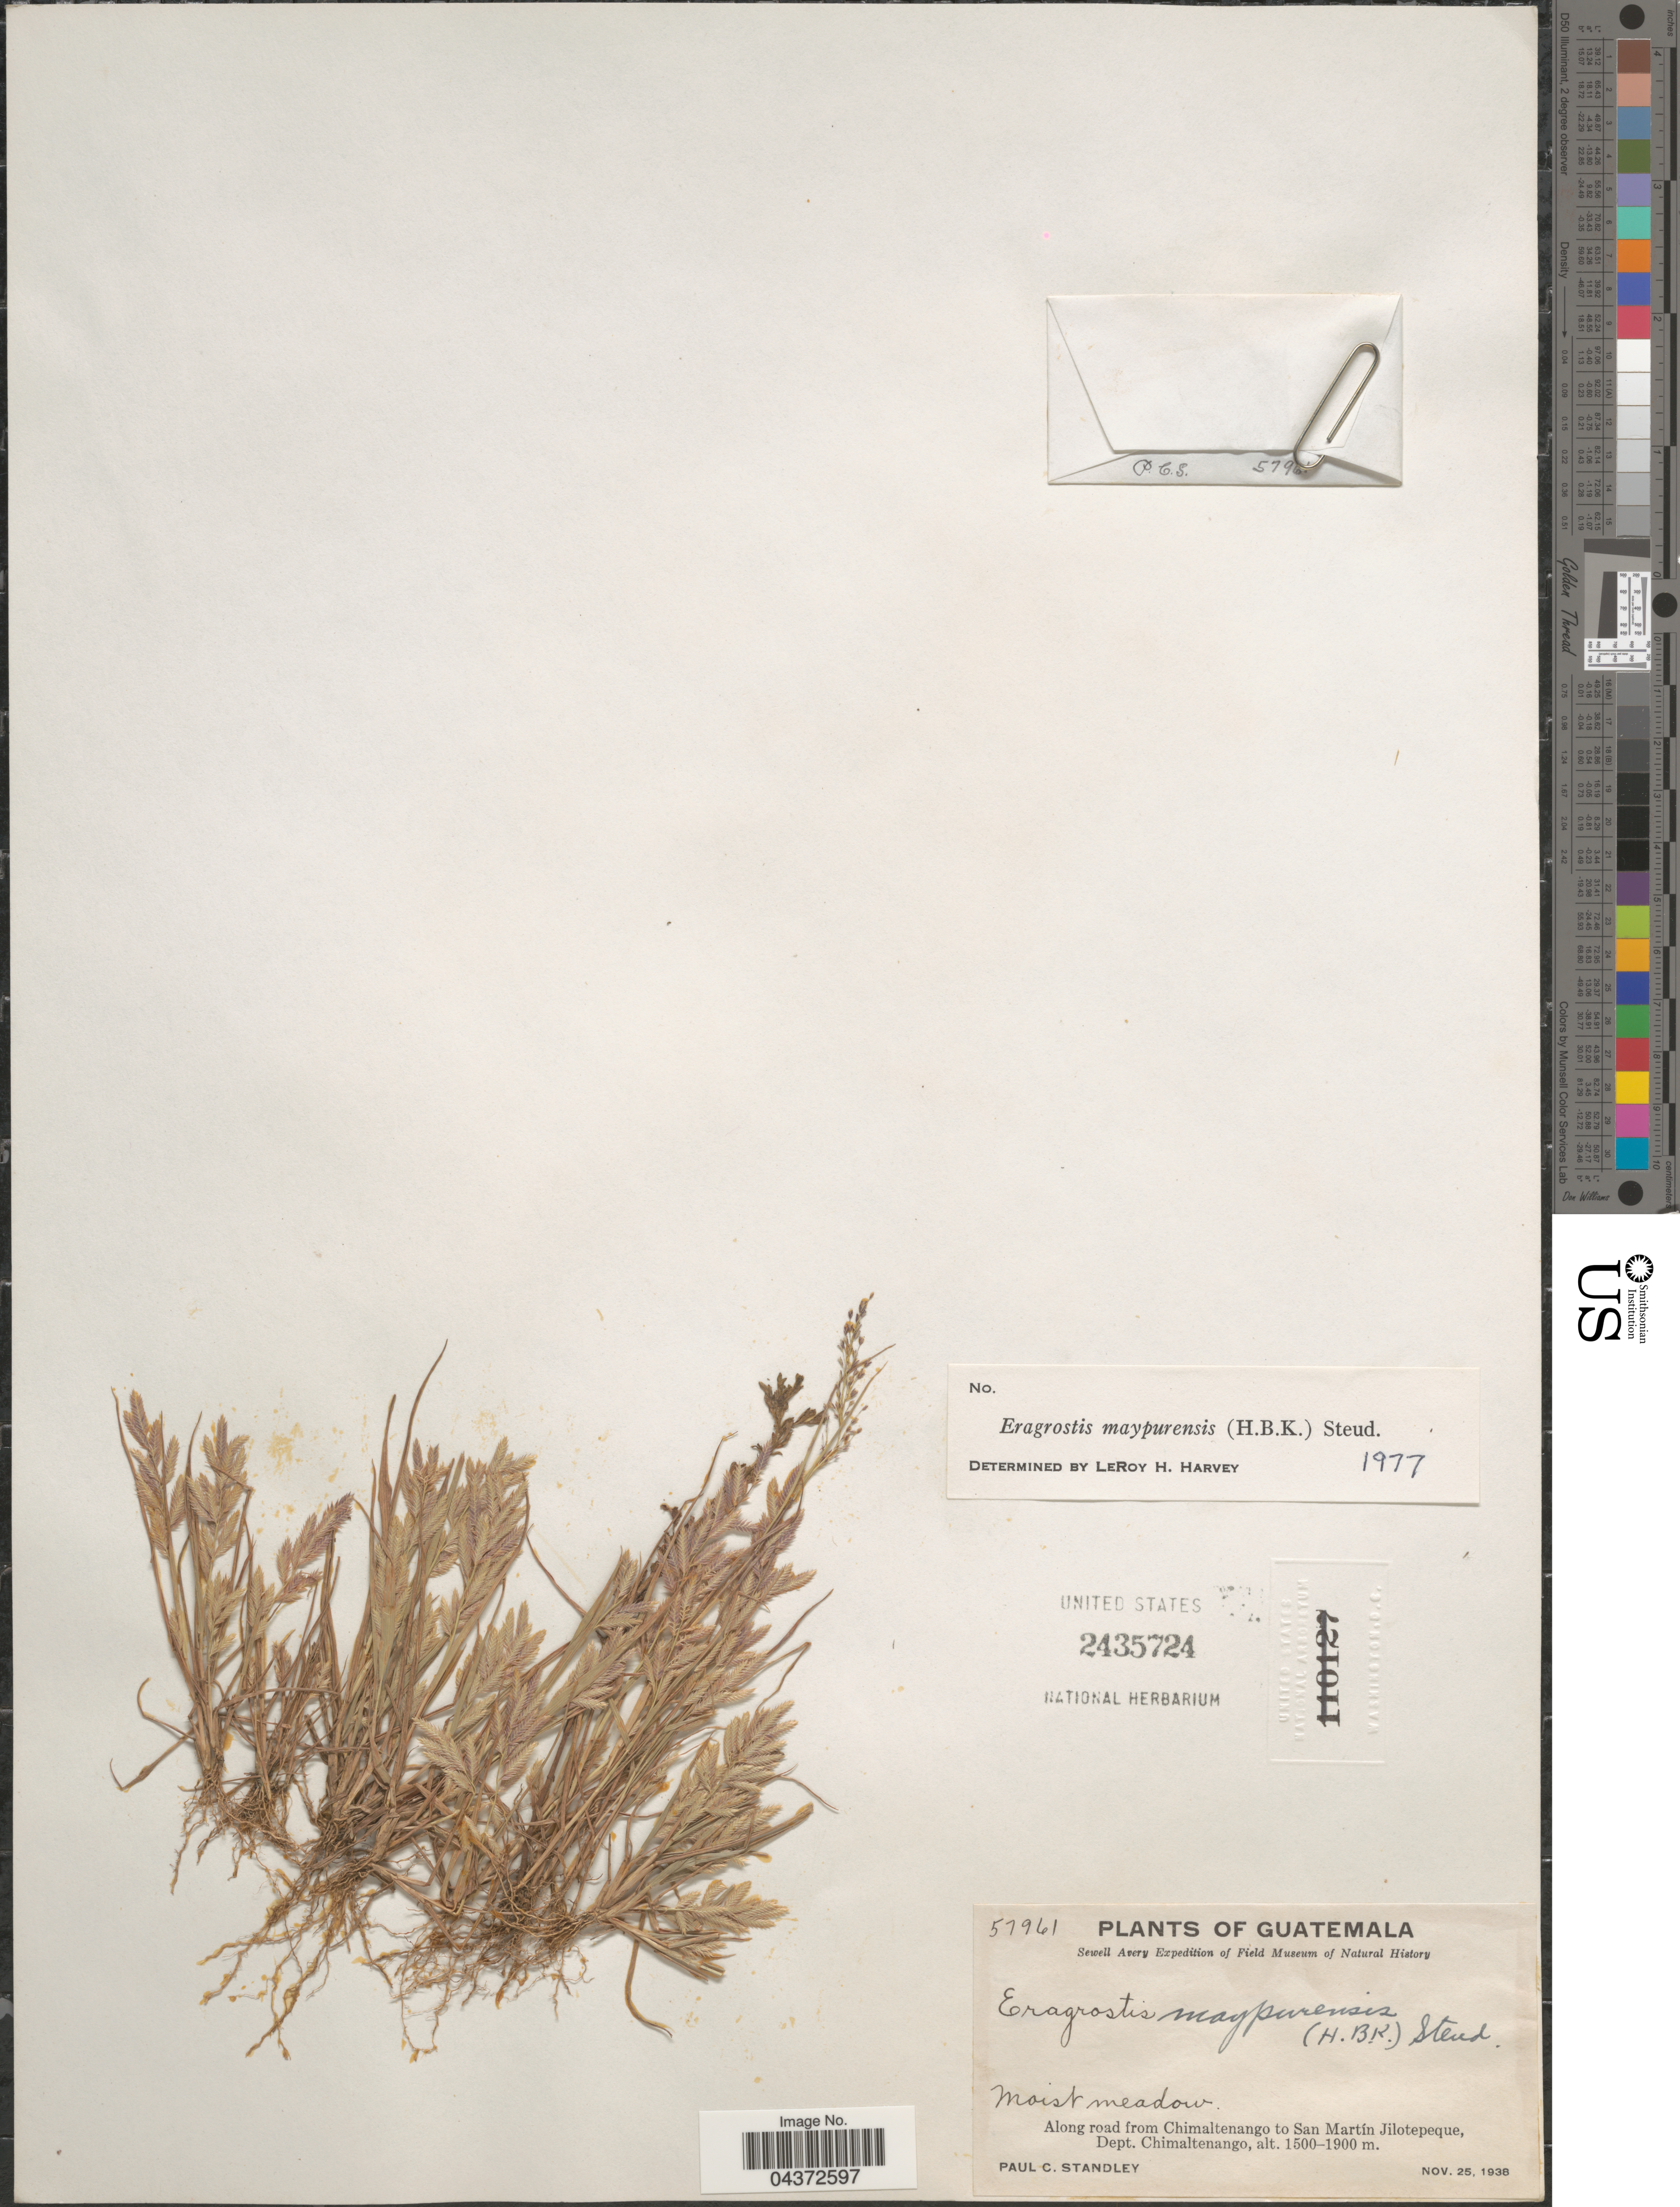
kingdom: Plantae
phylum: Tracheophyta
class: Liliopsida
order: Poales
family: Poaceae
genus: Eragrostis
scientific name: Eragrostis maypurensis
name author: (Kunth) Steud.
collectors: P. C. Standley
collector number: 57961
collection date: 1938-11-25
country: Guatemala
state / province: Chimaltenango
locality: Sewell Avery Expedition. Moist meadow. Along road from Chimaltenango to San Martín Jilotepeque, Dept. Chimaltenango.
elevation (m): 1500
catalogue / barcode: US 2435724